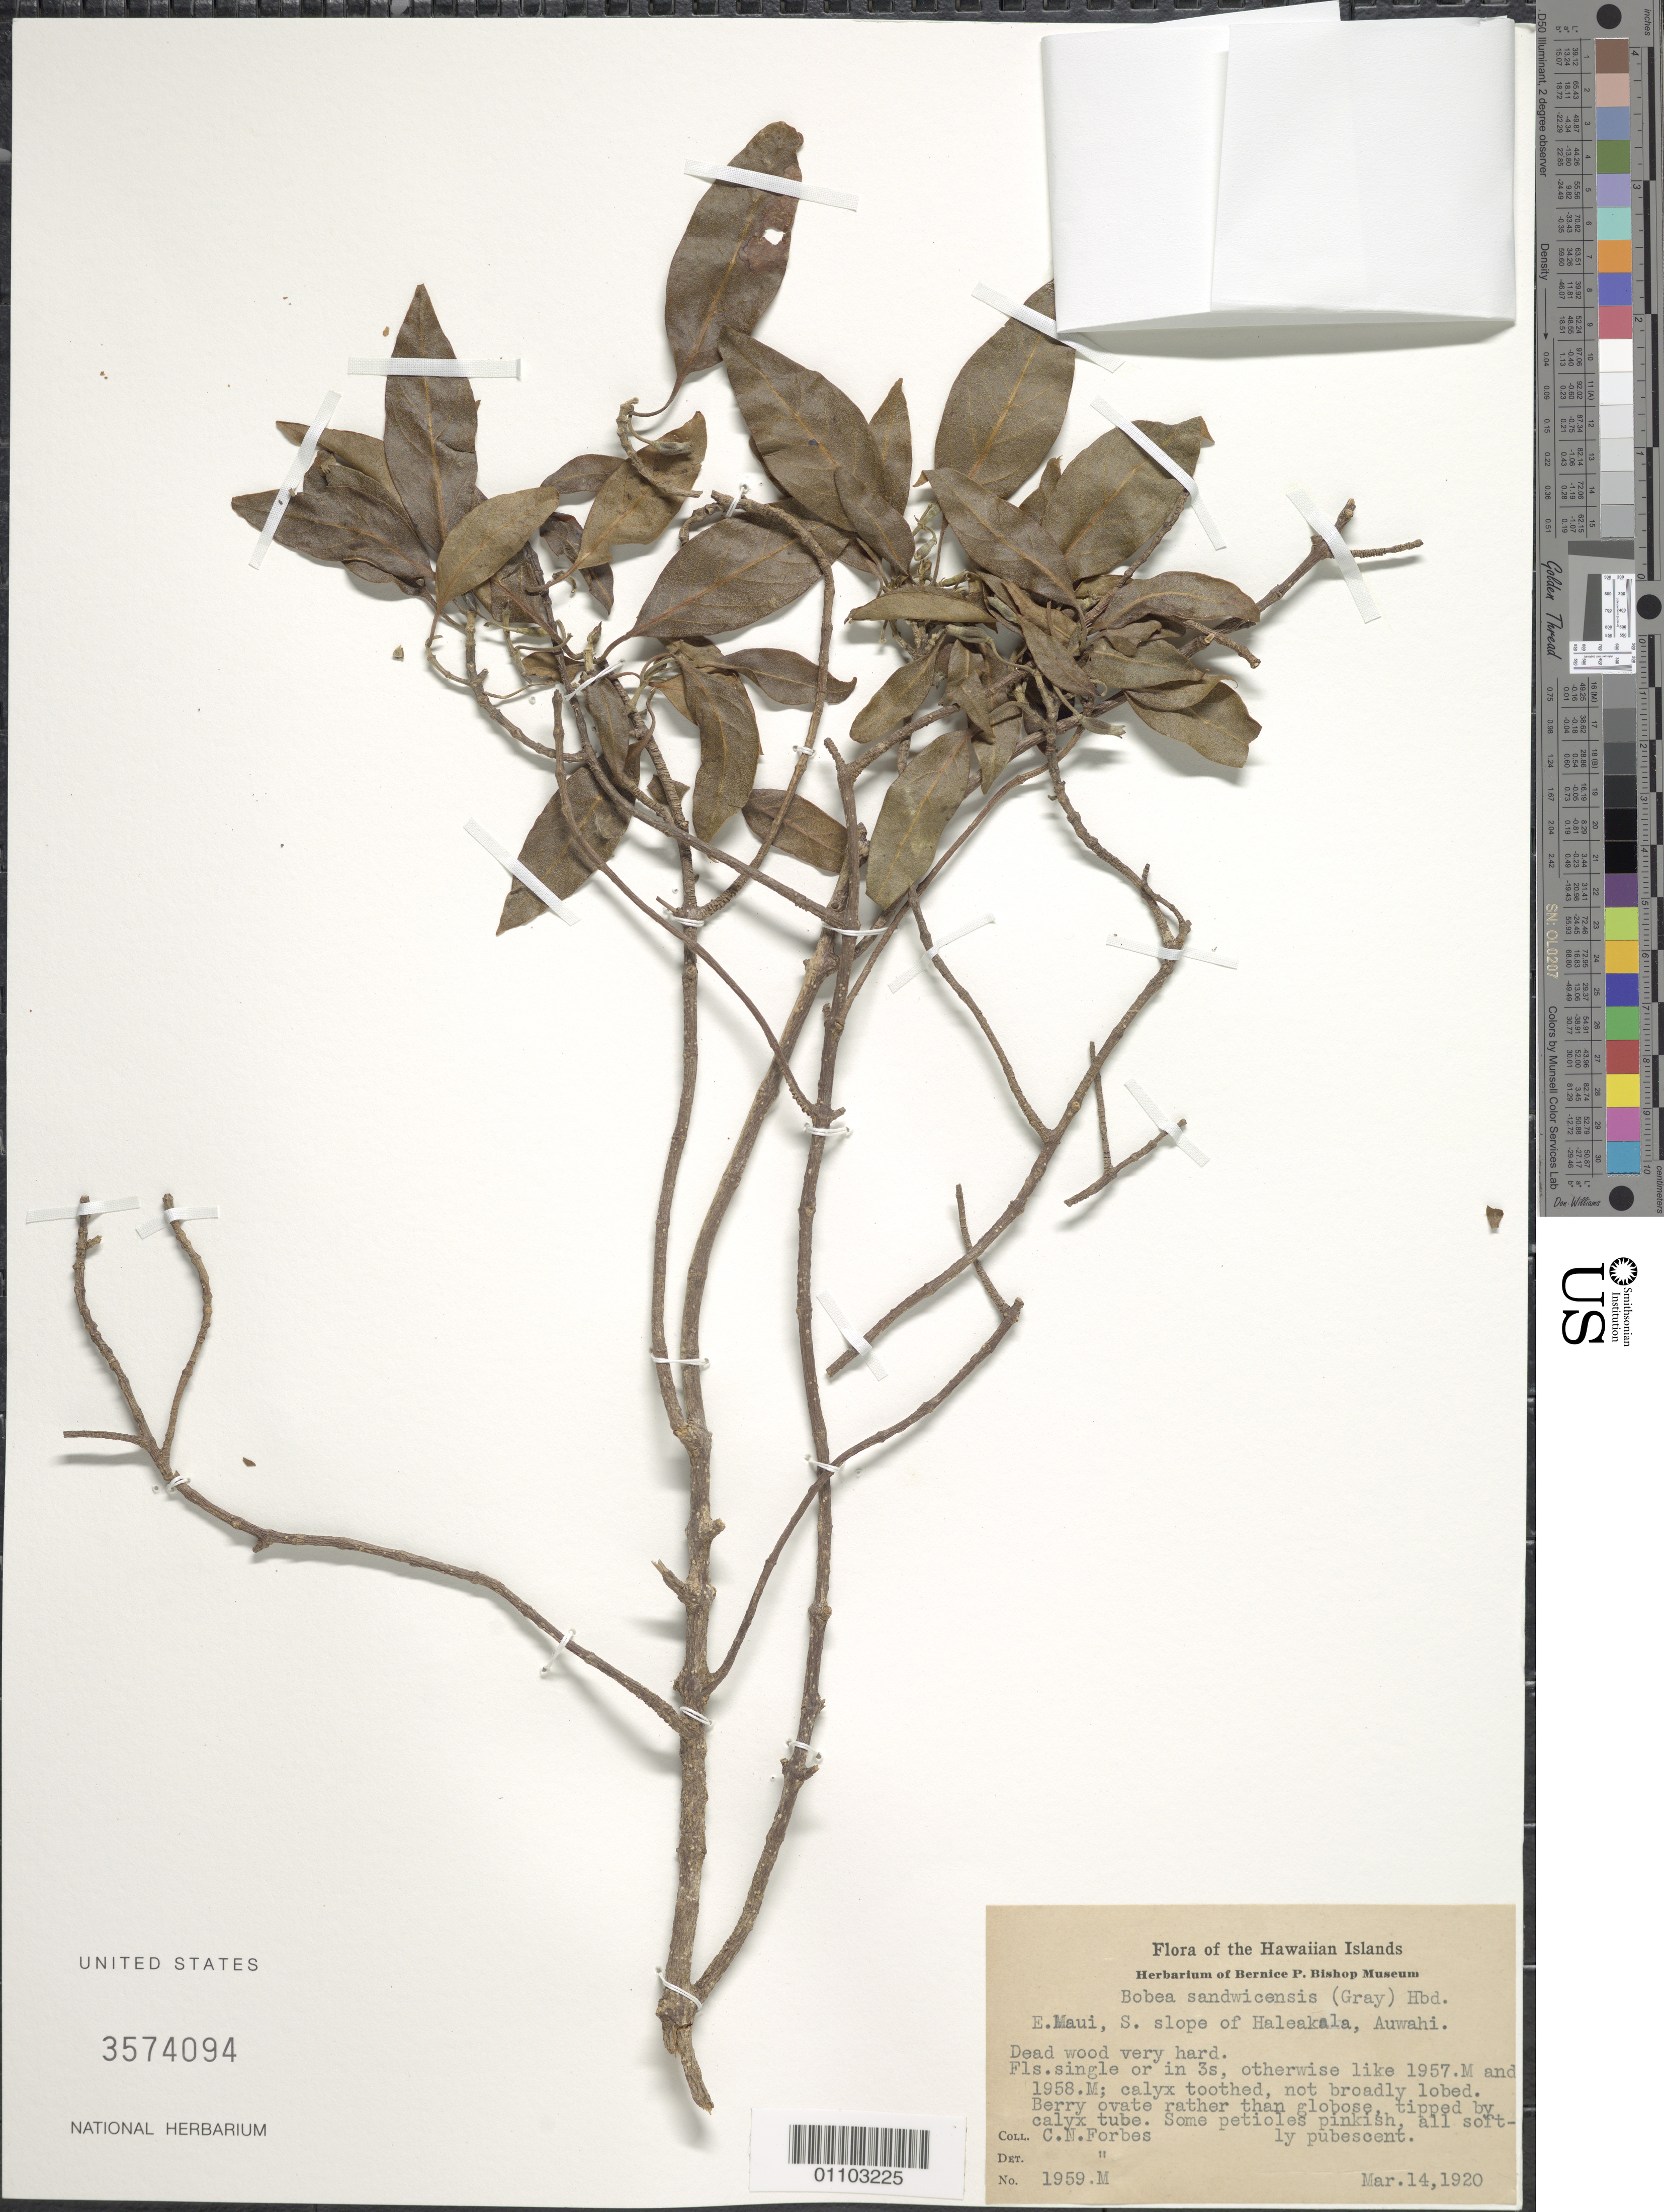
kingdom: Plantae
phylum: Tracheophyta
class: Magnoliopsida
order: Gentianales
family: Rubiaceae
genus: Bobea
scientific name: Bobea sandwicensis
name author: (A. Gray) Hillebr.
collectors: C. N. Forbes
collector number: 1959.M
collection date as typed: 14 Mar 1920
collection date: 1920-03-14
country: United States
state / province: Hawaii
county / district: Honolulu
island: Oahu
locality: Hillebrand's Glen, near Honolulu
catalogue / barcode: US 3574094